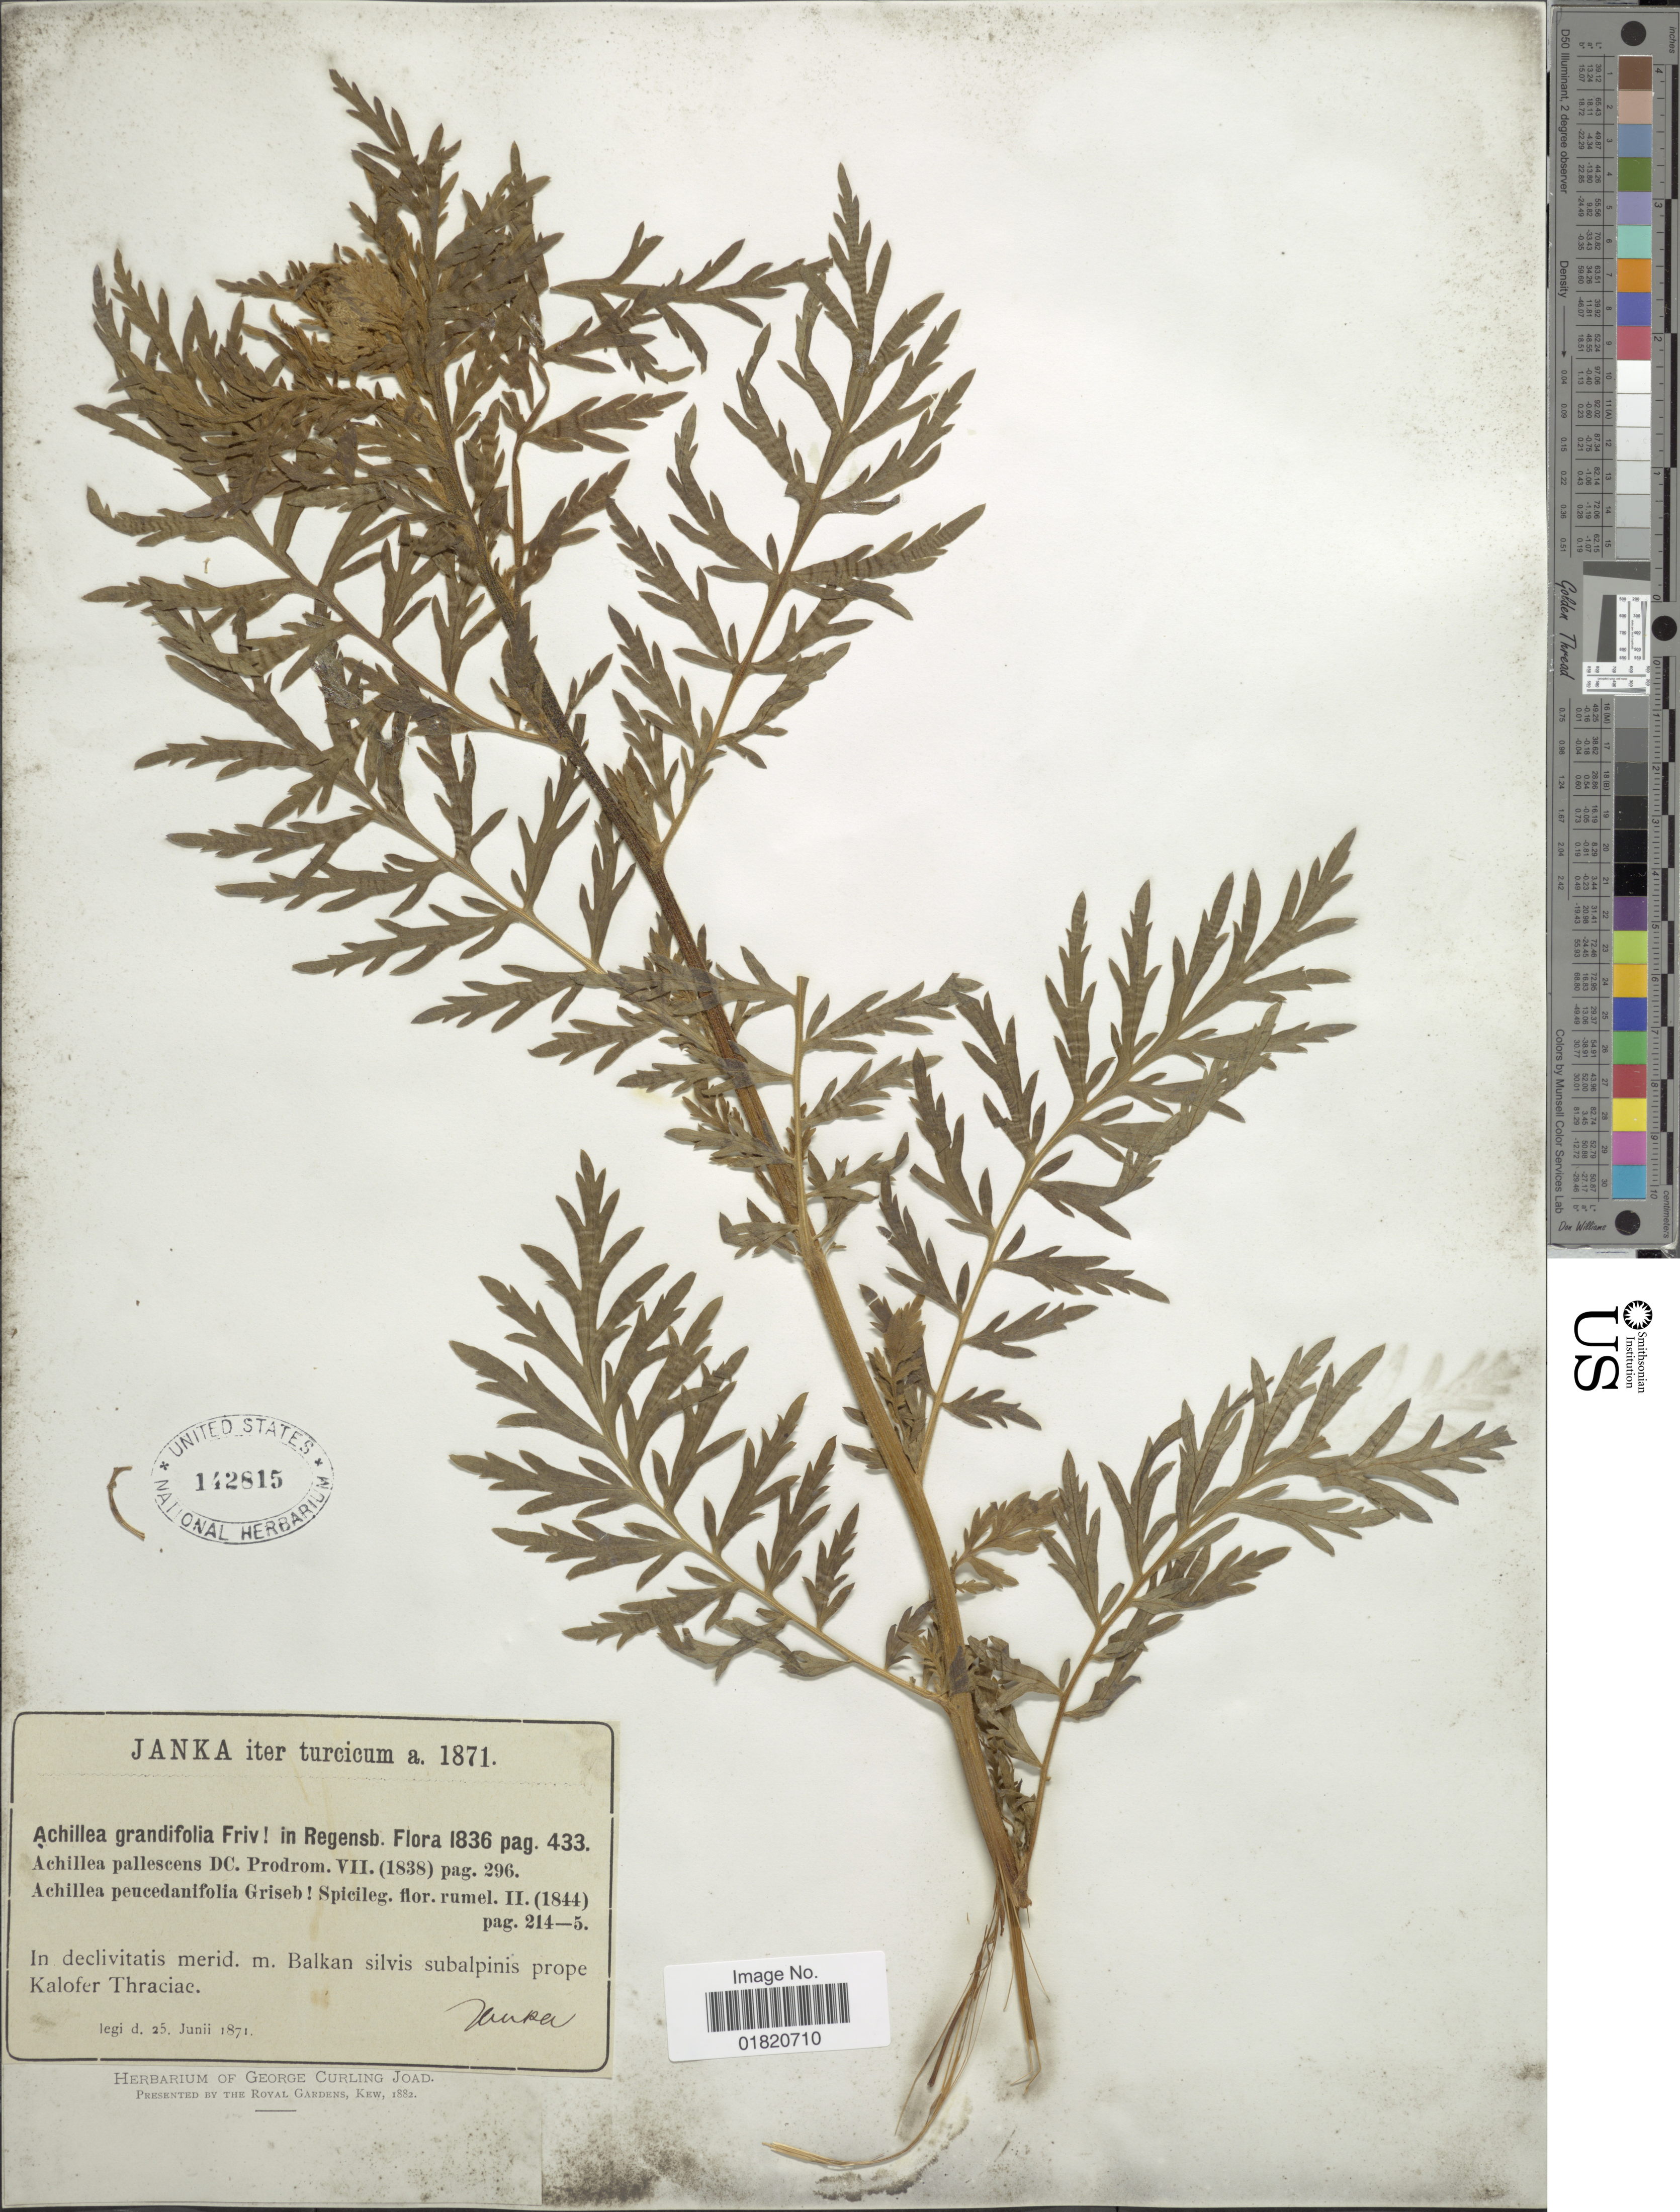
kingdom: Plantae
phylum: Tracheophyta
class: Magnoliopsida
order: Asterales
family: Asteraceae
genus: Achillea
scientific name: Achillea grandiflora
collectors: V. Janka von Bulcs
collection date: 1871-06-25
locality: In declivitatis merid. m. Balkan silvis subalpinis prope Kalofer Thraciae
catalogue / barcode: US 142815